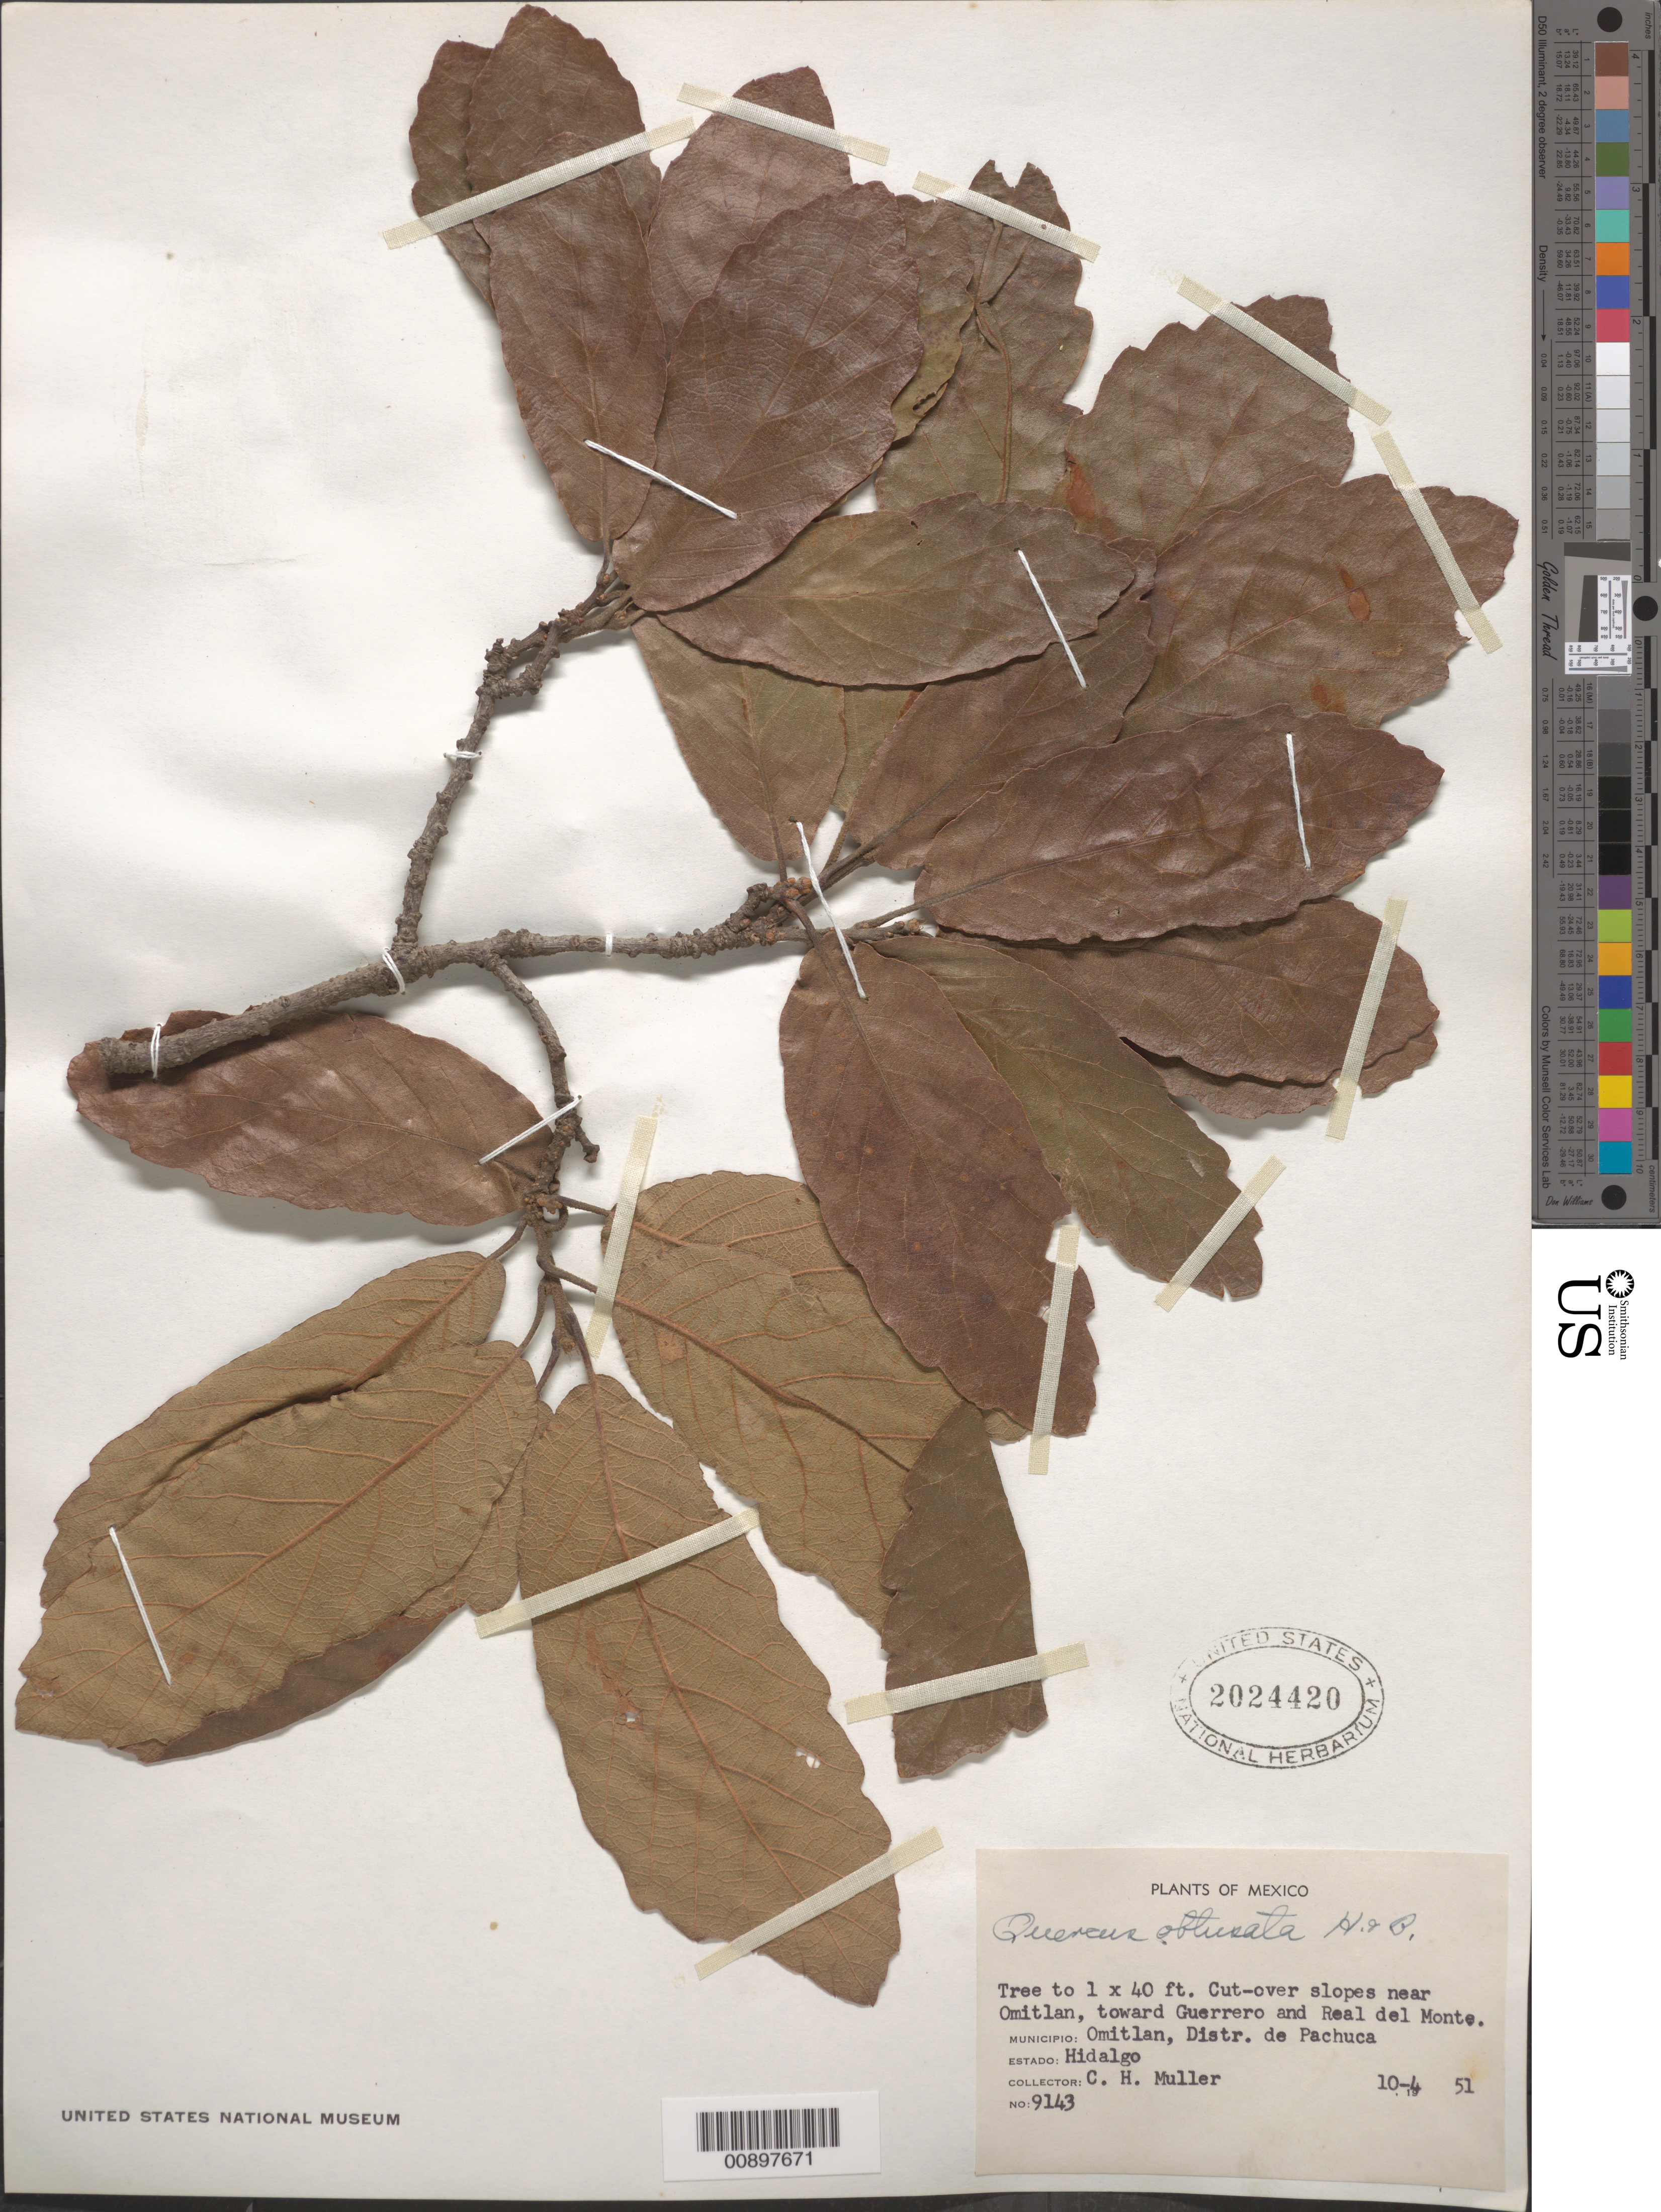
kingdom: Plantae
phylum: Tracheophyta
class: Magnoliopsida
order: Fagales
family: Fagaceae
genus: Quercus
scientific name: Quercus obtusata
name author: Humb. & Bonpl.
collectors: C. H. Muller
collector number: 9143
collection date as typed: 04 Oct 1951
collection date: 1951-10-04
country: Mexico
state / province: Hidalgo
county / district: Pachuca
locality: Cut-over slopes near Omitlán, toward Guerrero and real del Monte. Municipio Omitlán, Distr. de Pachuca, Estado de Hidalgo.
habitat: Cut-over slopes.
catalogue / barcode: US 2024420